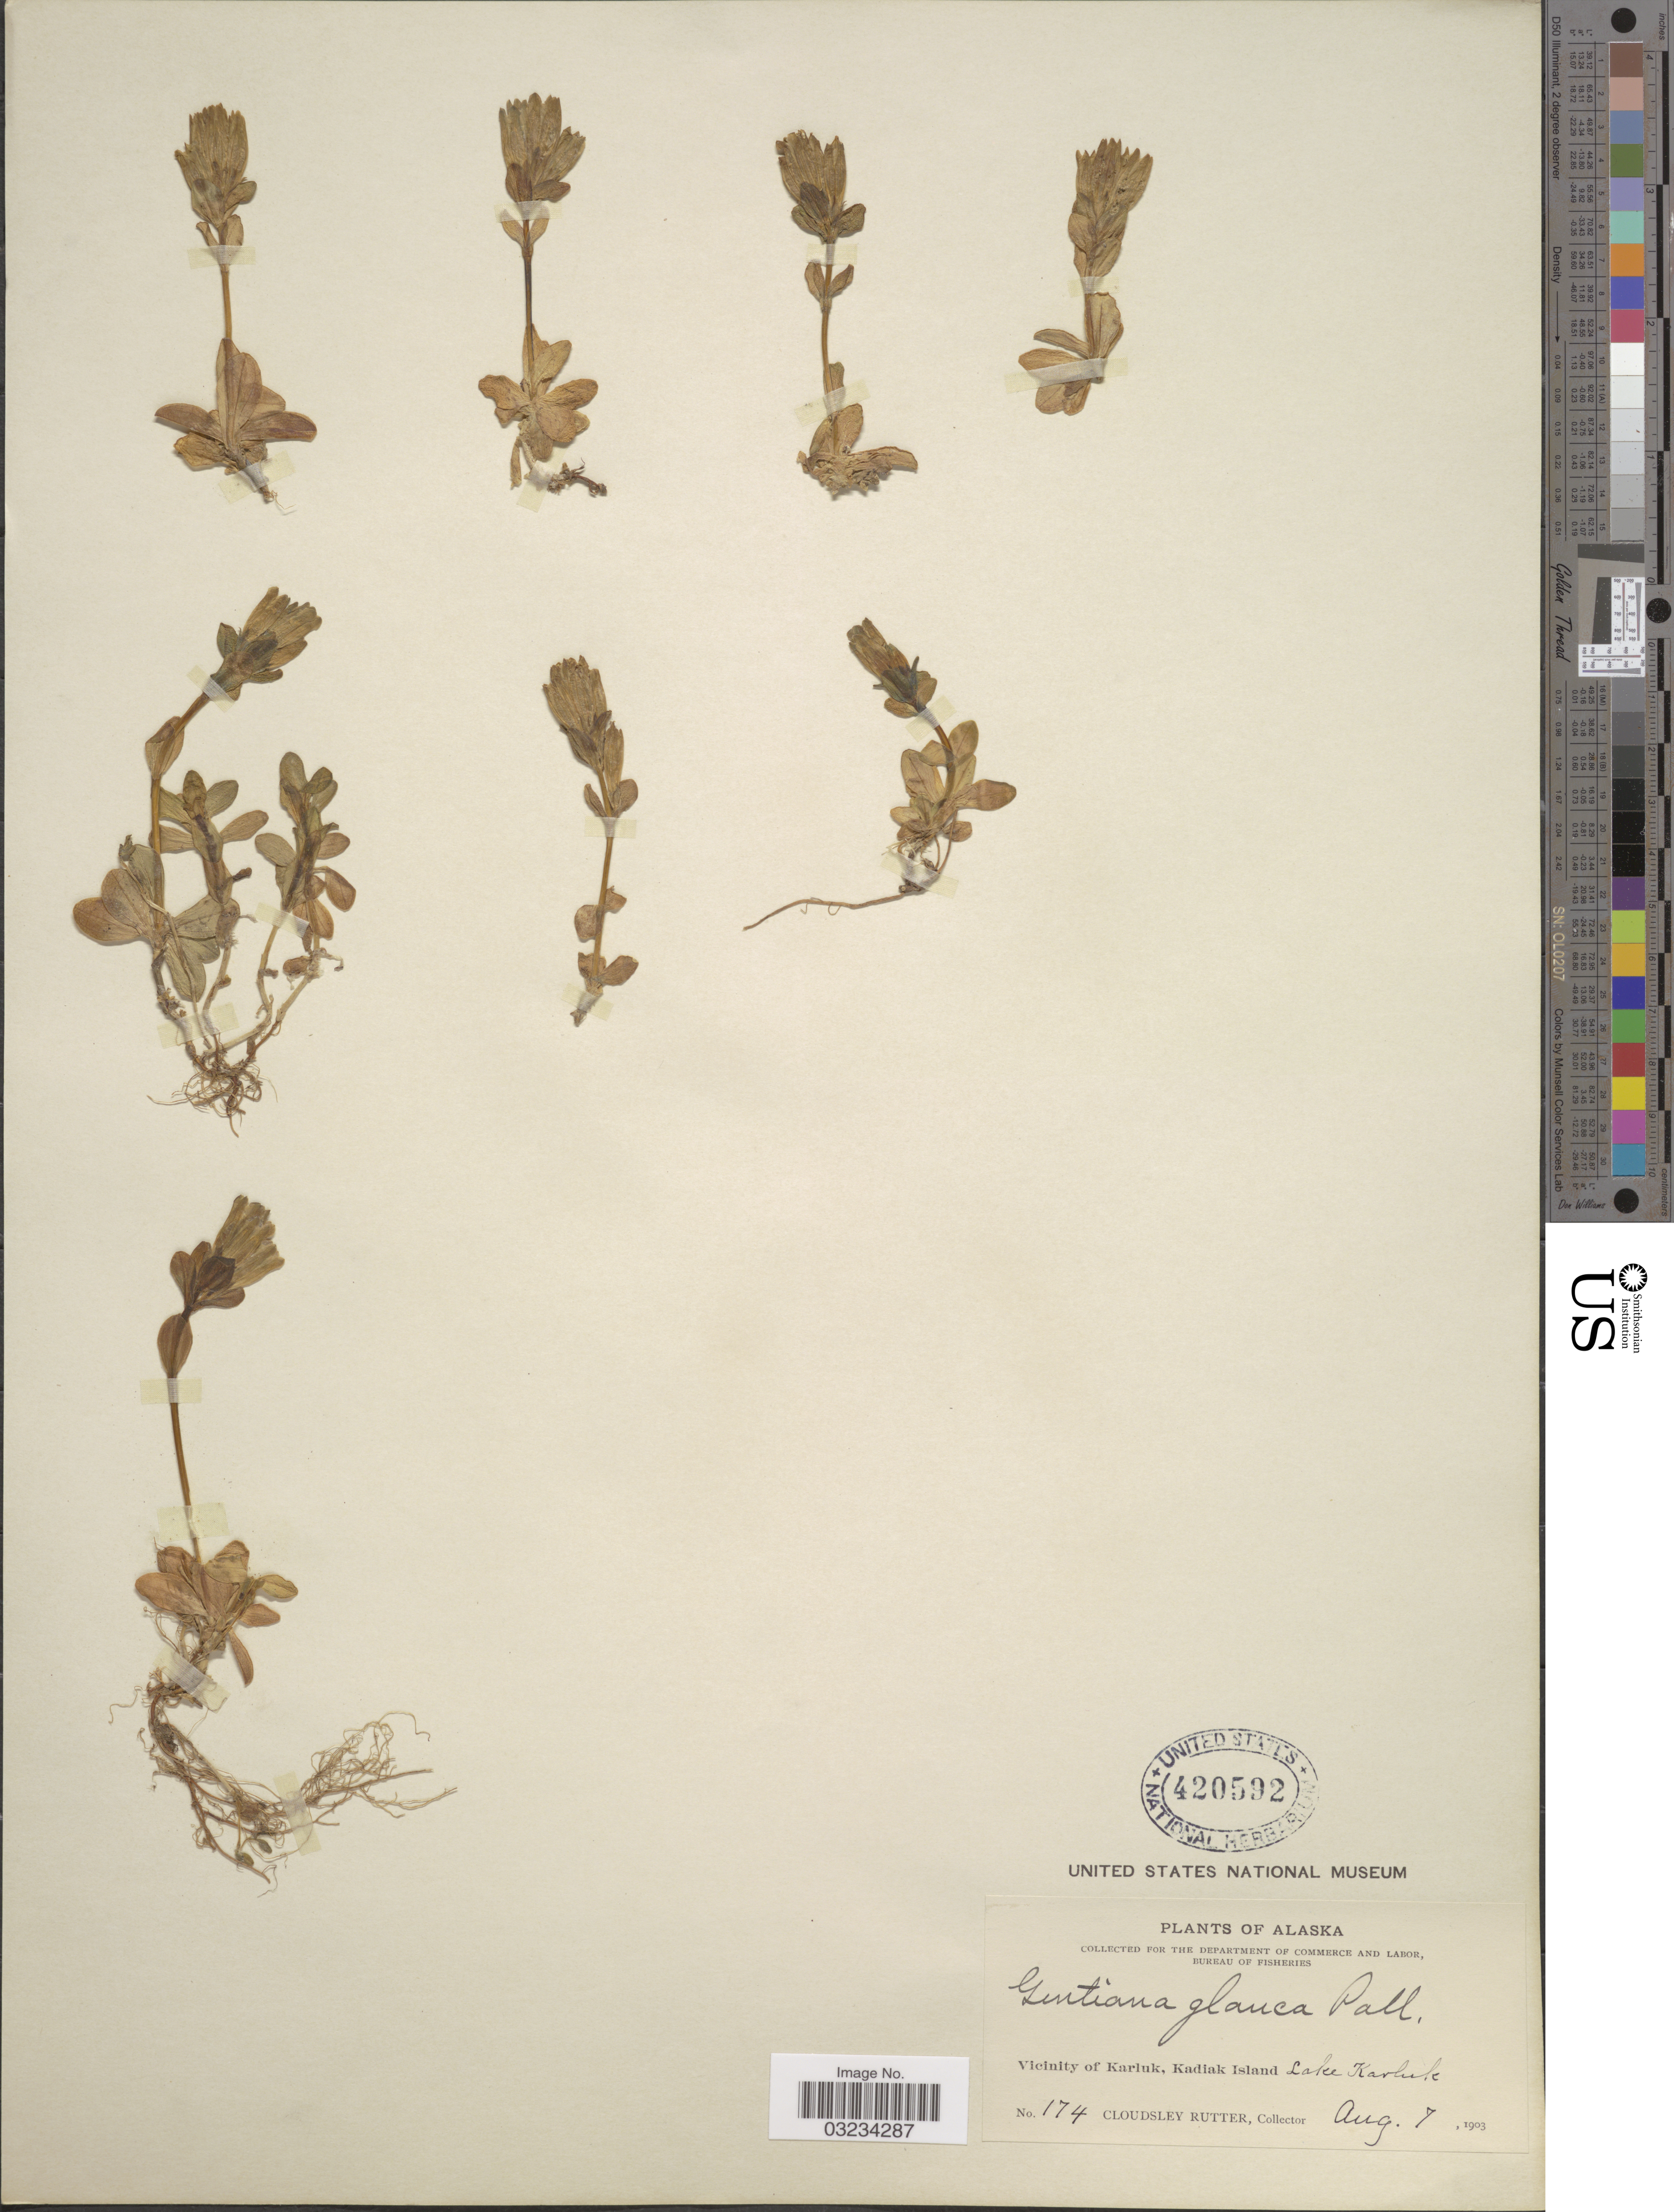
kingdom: Plantae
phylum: Tracheophyta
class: Magnoliopsida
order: Gentianales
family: Gentianaceae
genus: Gentiana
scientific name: Gentiana glauca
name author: Pall.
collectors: C. Rutter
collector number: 174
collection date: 1903-08-07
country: United States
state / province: Alaska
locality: Vicinity of Karluk, Kadiak Island Lake Karluk.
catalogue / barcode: US 420592